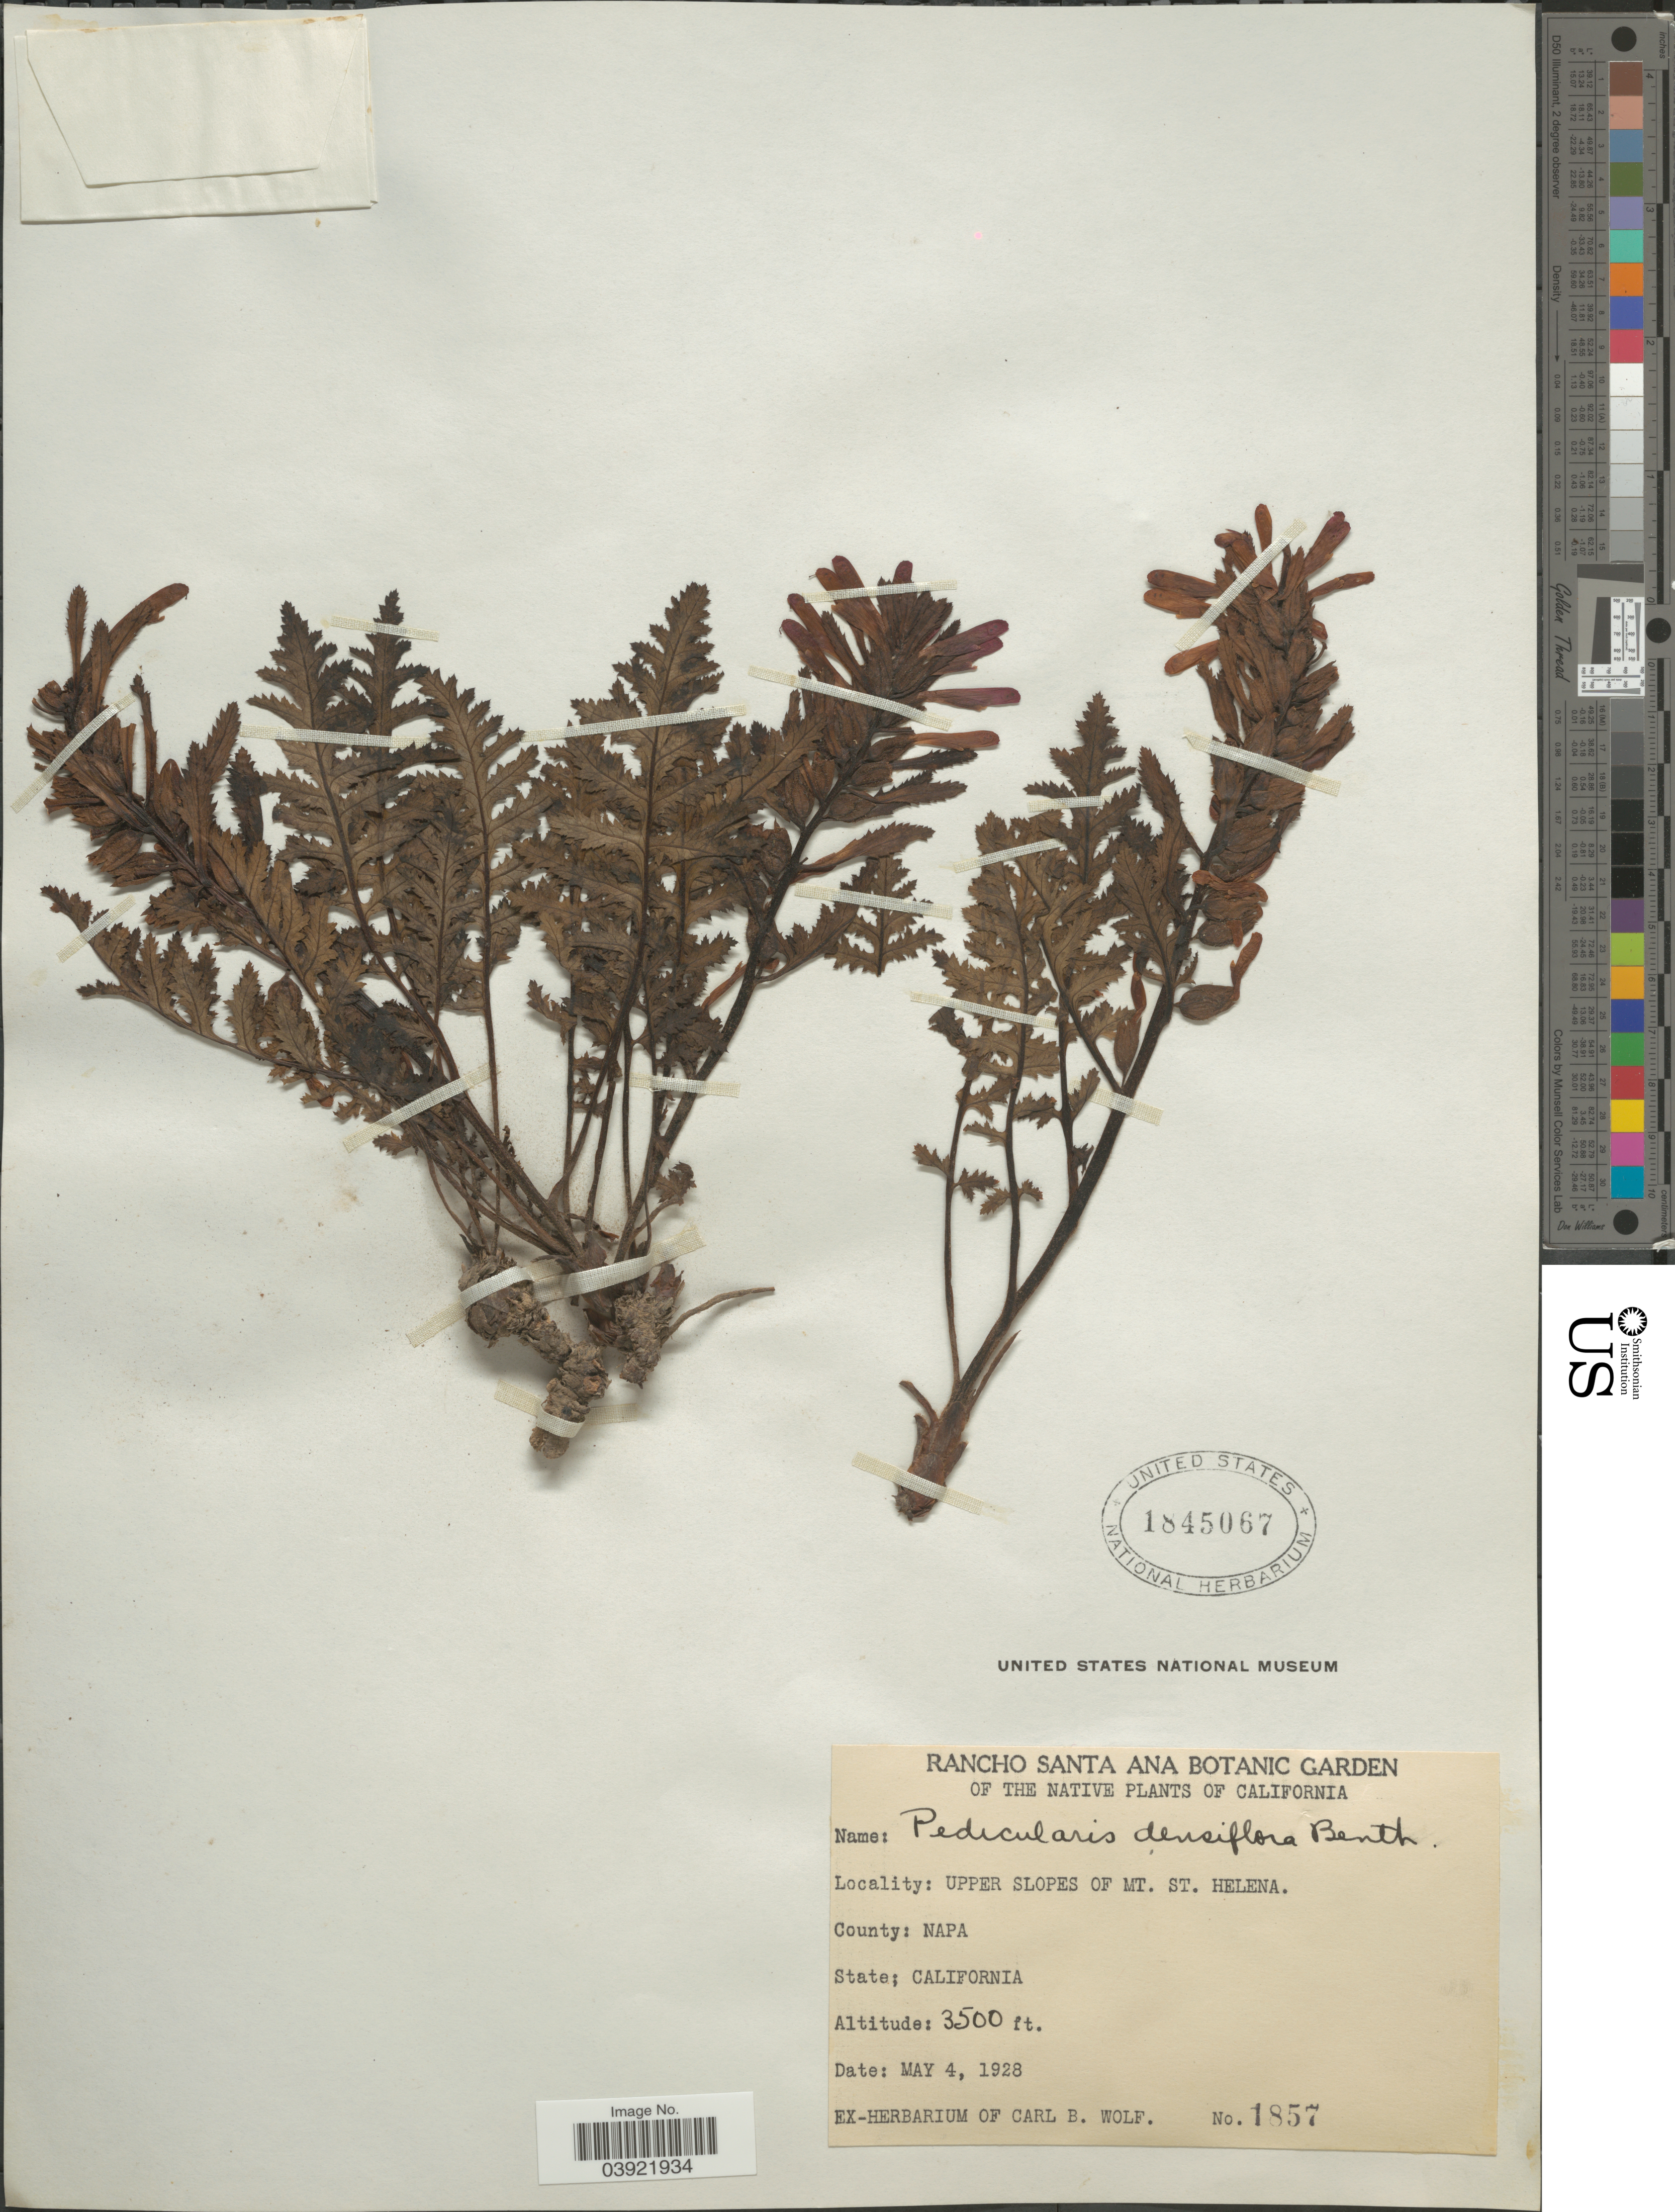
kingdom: Plantae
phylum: Tracheophyta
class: Magnoliopsida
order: Lamiales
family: Orobanchaceae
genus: Pedicularis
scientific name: Pedicularis densiflora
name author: Benth.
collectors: ex herb. Carl B. Wolf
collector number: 1857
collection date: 1928-05-04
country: United States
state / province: California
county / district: Napa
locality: Upper slopes of Mt. St. Helena. County: Napa.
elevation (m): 1067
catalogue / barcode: US 1845067